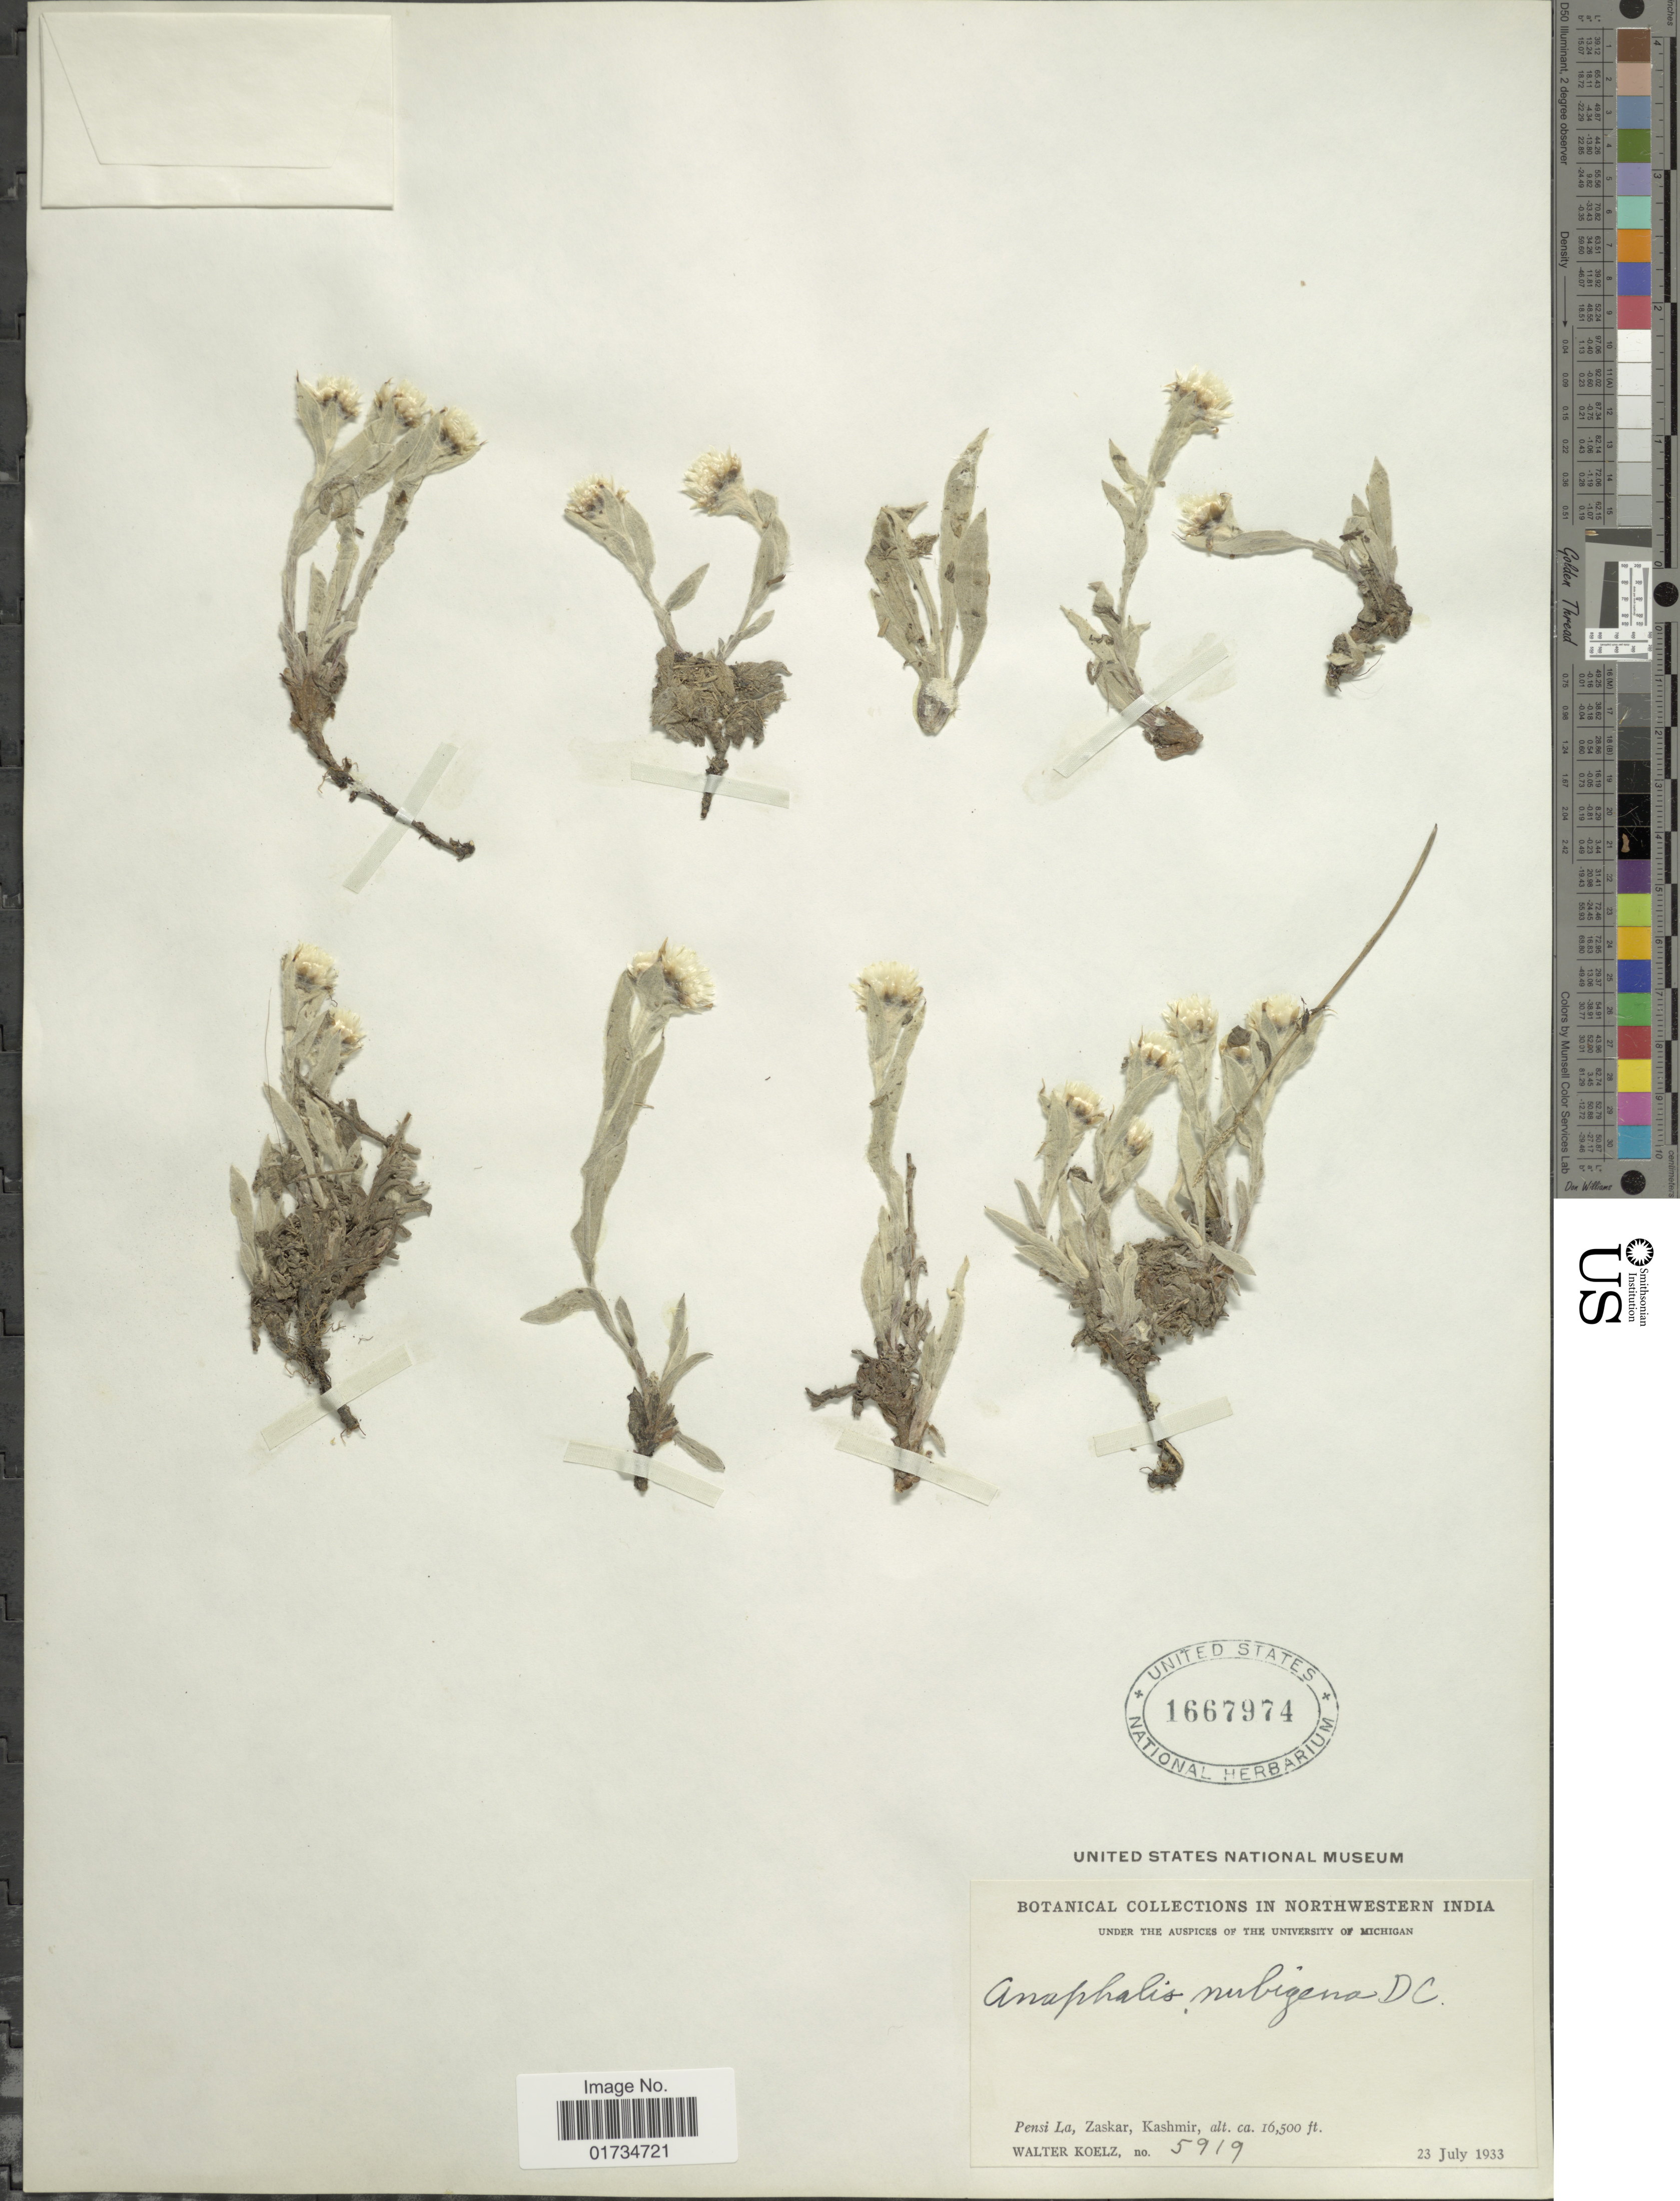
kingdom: Plantae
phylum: Tracheophyta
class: Magnoliopsida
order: Asterales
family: Asteraceae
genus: Anaphalis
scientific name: Anaphalis nubigena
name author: DC.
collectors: W. N. Koelz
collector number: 5919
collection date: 1933-07-23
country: India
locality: Northwestern India. Pensi La, Zaskar, Kashmir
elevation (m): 5029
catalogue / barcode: US 1667974